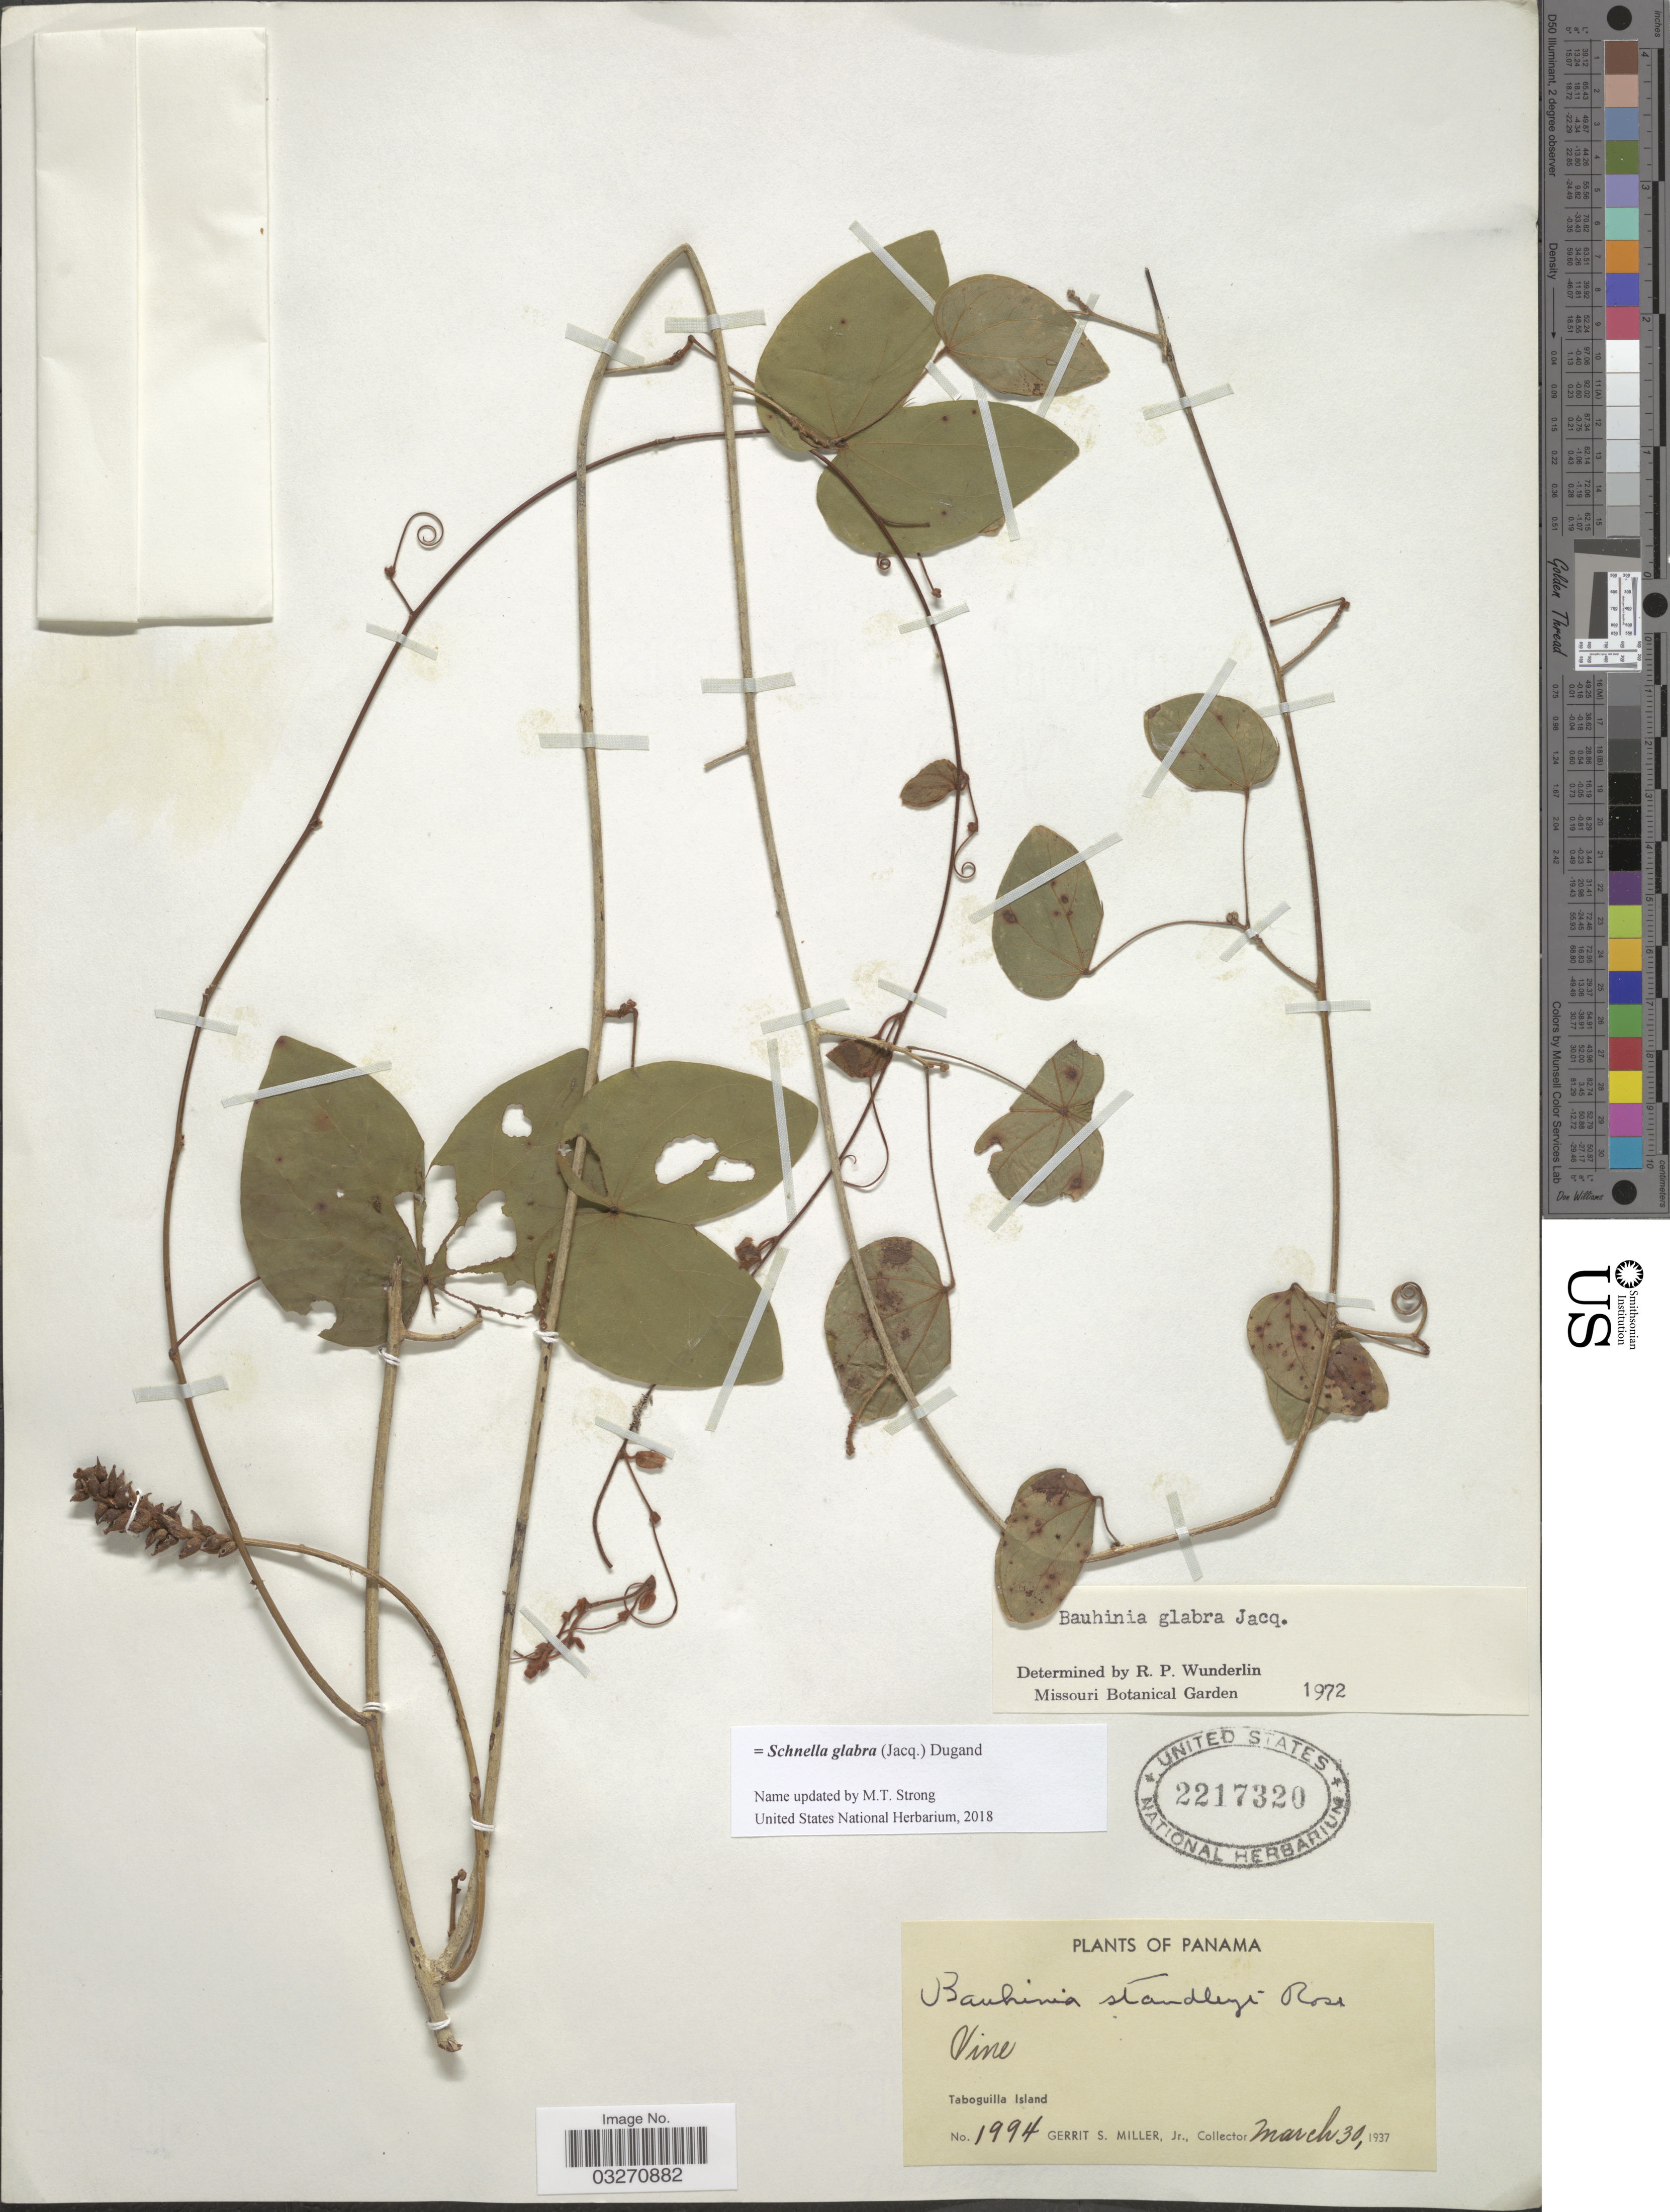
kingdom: Plantae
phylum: Tracheophyta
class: Magnoliopsida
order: Fabales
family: Fabaceae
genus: Schnella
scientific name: Schnella glabra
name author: (Jacq.) Dugand G.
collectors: G. S. Miller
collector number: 1994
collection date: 1937-03-30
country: Panama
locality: Taboguilla Island.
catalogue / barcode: US 2217320